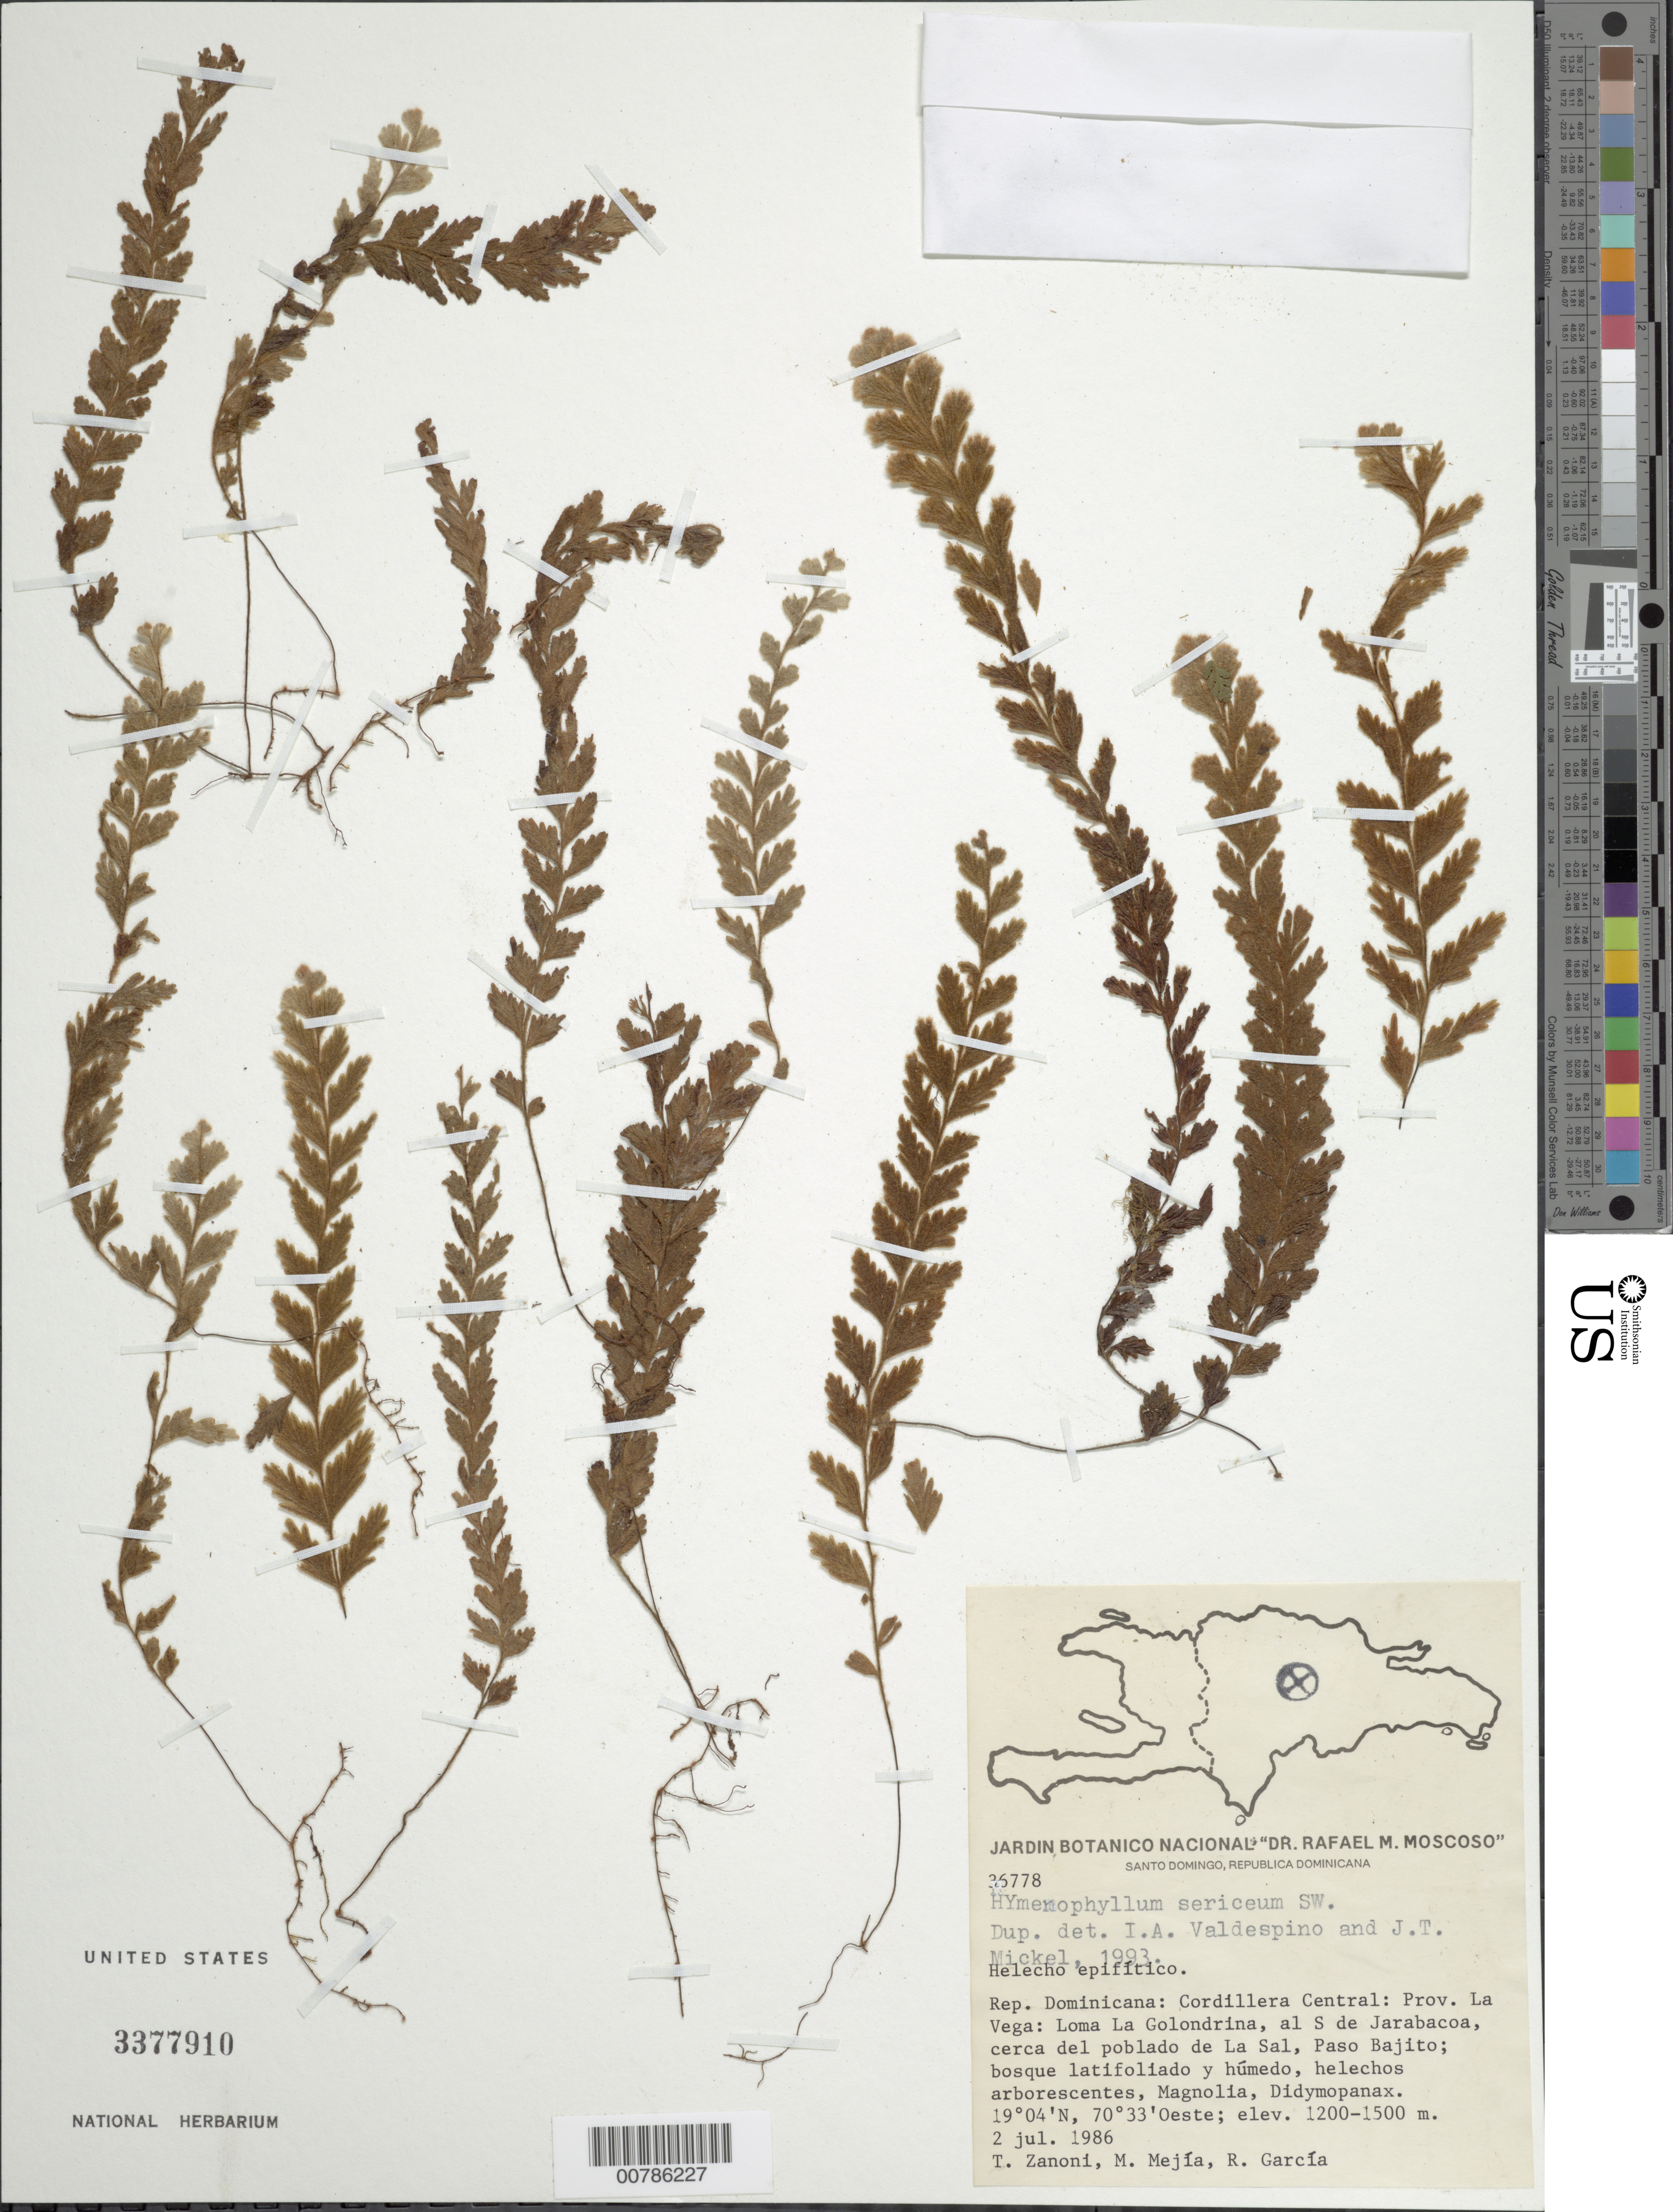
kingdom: Plantae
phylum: Tracheophyta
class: Polypodiopsida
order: Hymenophyllales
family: Hymenophyllaceae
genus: Hymenophyllum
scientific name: Hymenophyllum sericeum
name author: Sw. in Schrad.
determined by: Valdespino, I. A.; Mickel, J. T.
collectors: T. A. Zanoni, M. Meijia & R. G. García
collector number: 36778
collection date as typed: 02 Jul 1986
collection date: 1986-07-02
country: Dominican Republic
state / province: La Vega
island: Hispaniola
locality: Cordillera Central, Loma La Golondrina, S de Jarabacoa, cerca del poblado de La Sal, Paso Bajito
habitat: Bosque latifoliado y húmedo, helechos arborescentes, Magnolia, Didymopanax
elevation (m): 1200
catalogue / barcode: US 3377910